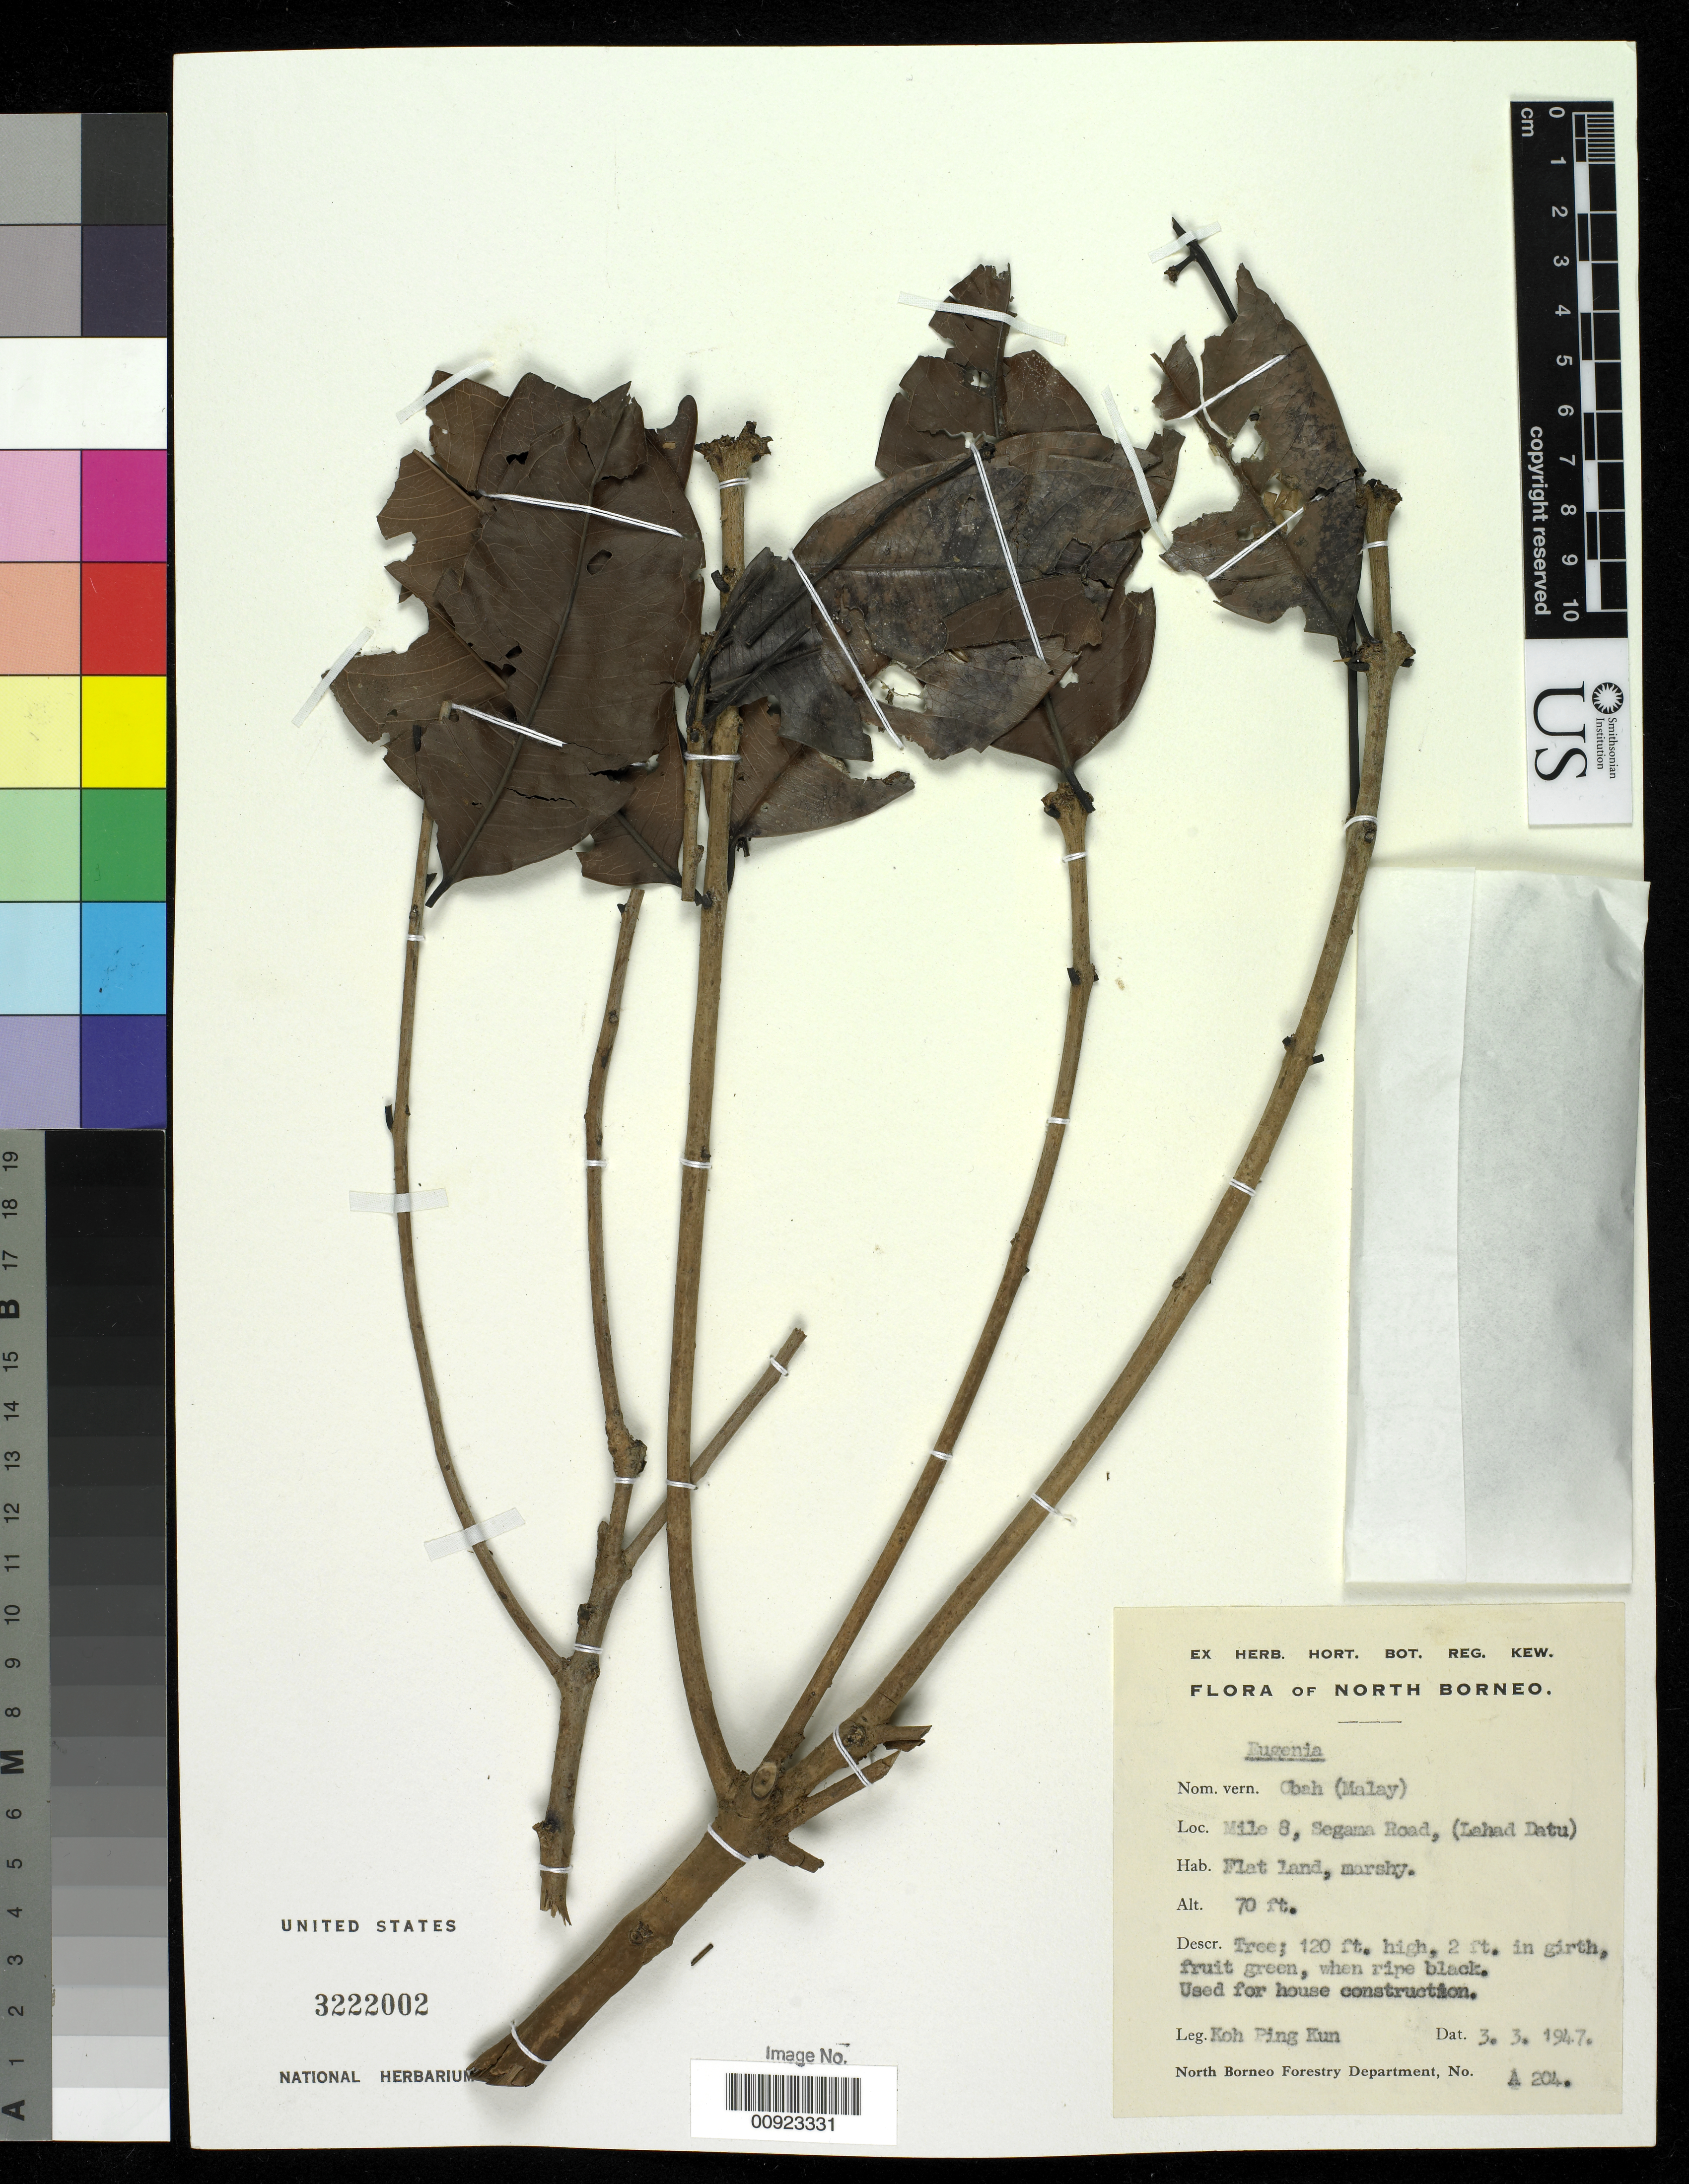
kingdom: Plantae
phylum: Tracheophyta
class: Magnoliopsida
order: Myrtales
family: Myrtaceae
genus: Eugenia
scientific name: Eugenia sp.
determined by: Strong, M. T., (US), Smithsonian Institution - National Museum of Natural History (UNITED STATES)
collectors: K.P. Kun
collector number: A 204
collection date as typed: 03 Mar 1947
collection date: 1947-03-03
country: Malaysia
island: Borneo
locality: Mile 8, Segama Road, (Lahad Datu).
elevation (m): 21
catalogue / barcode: US 3222002